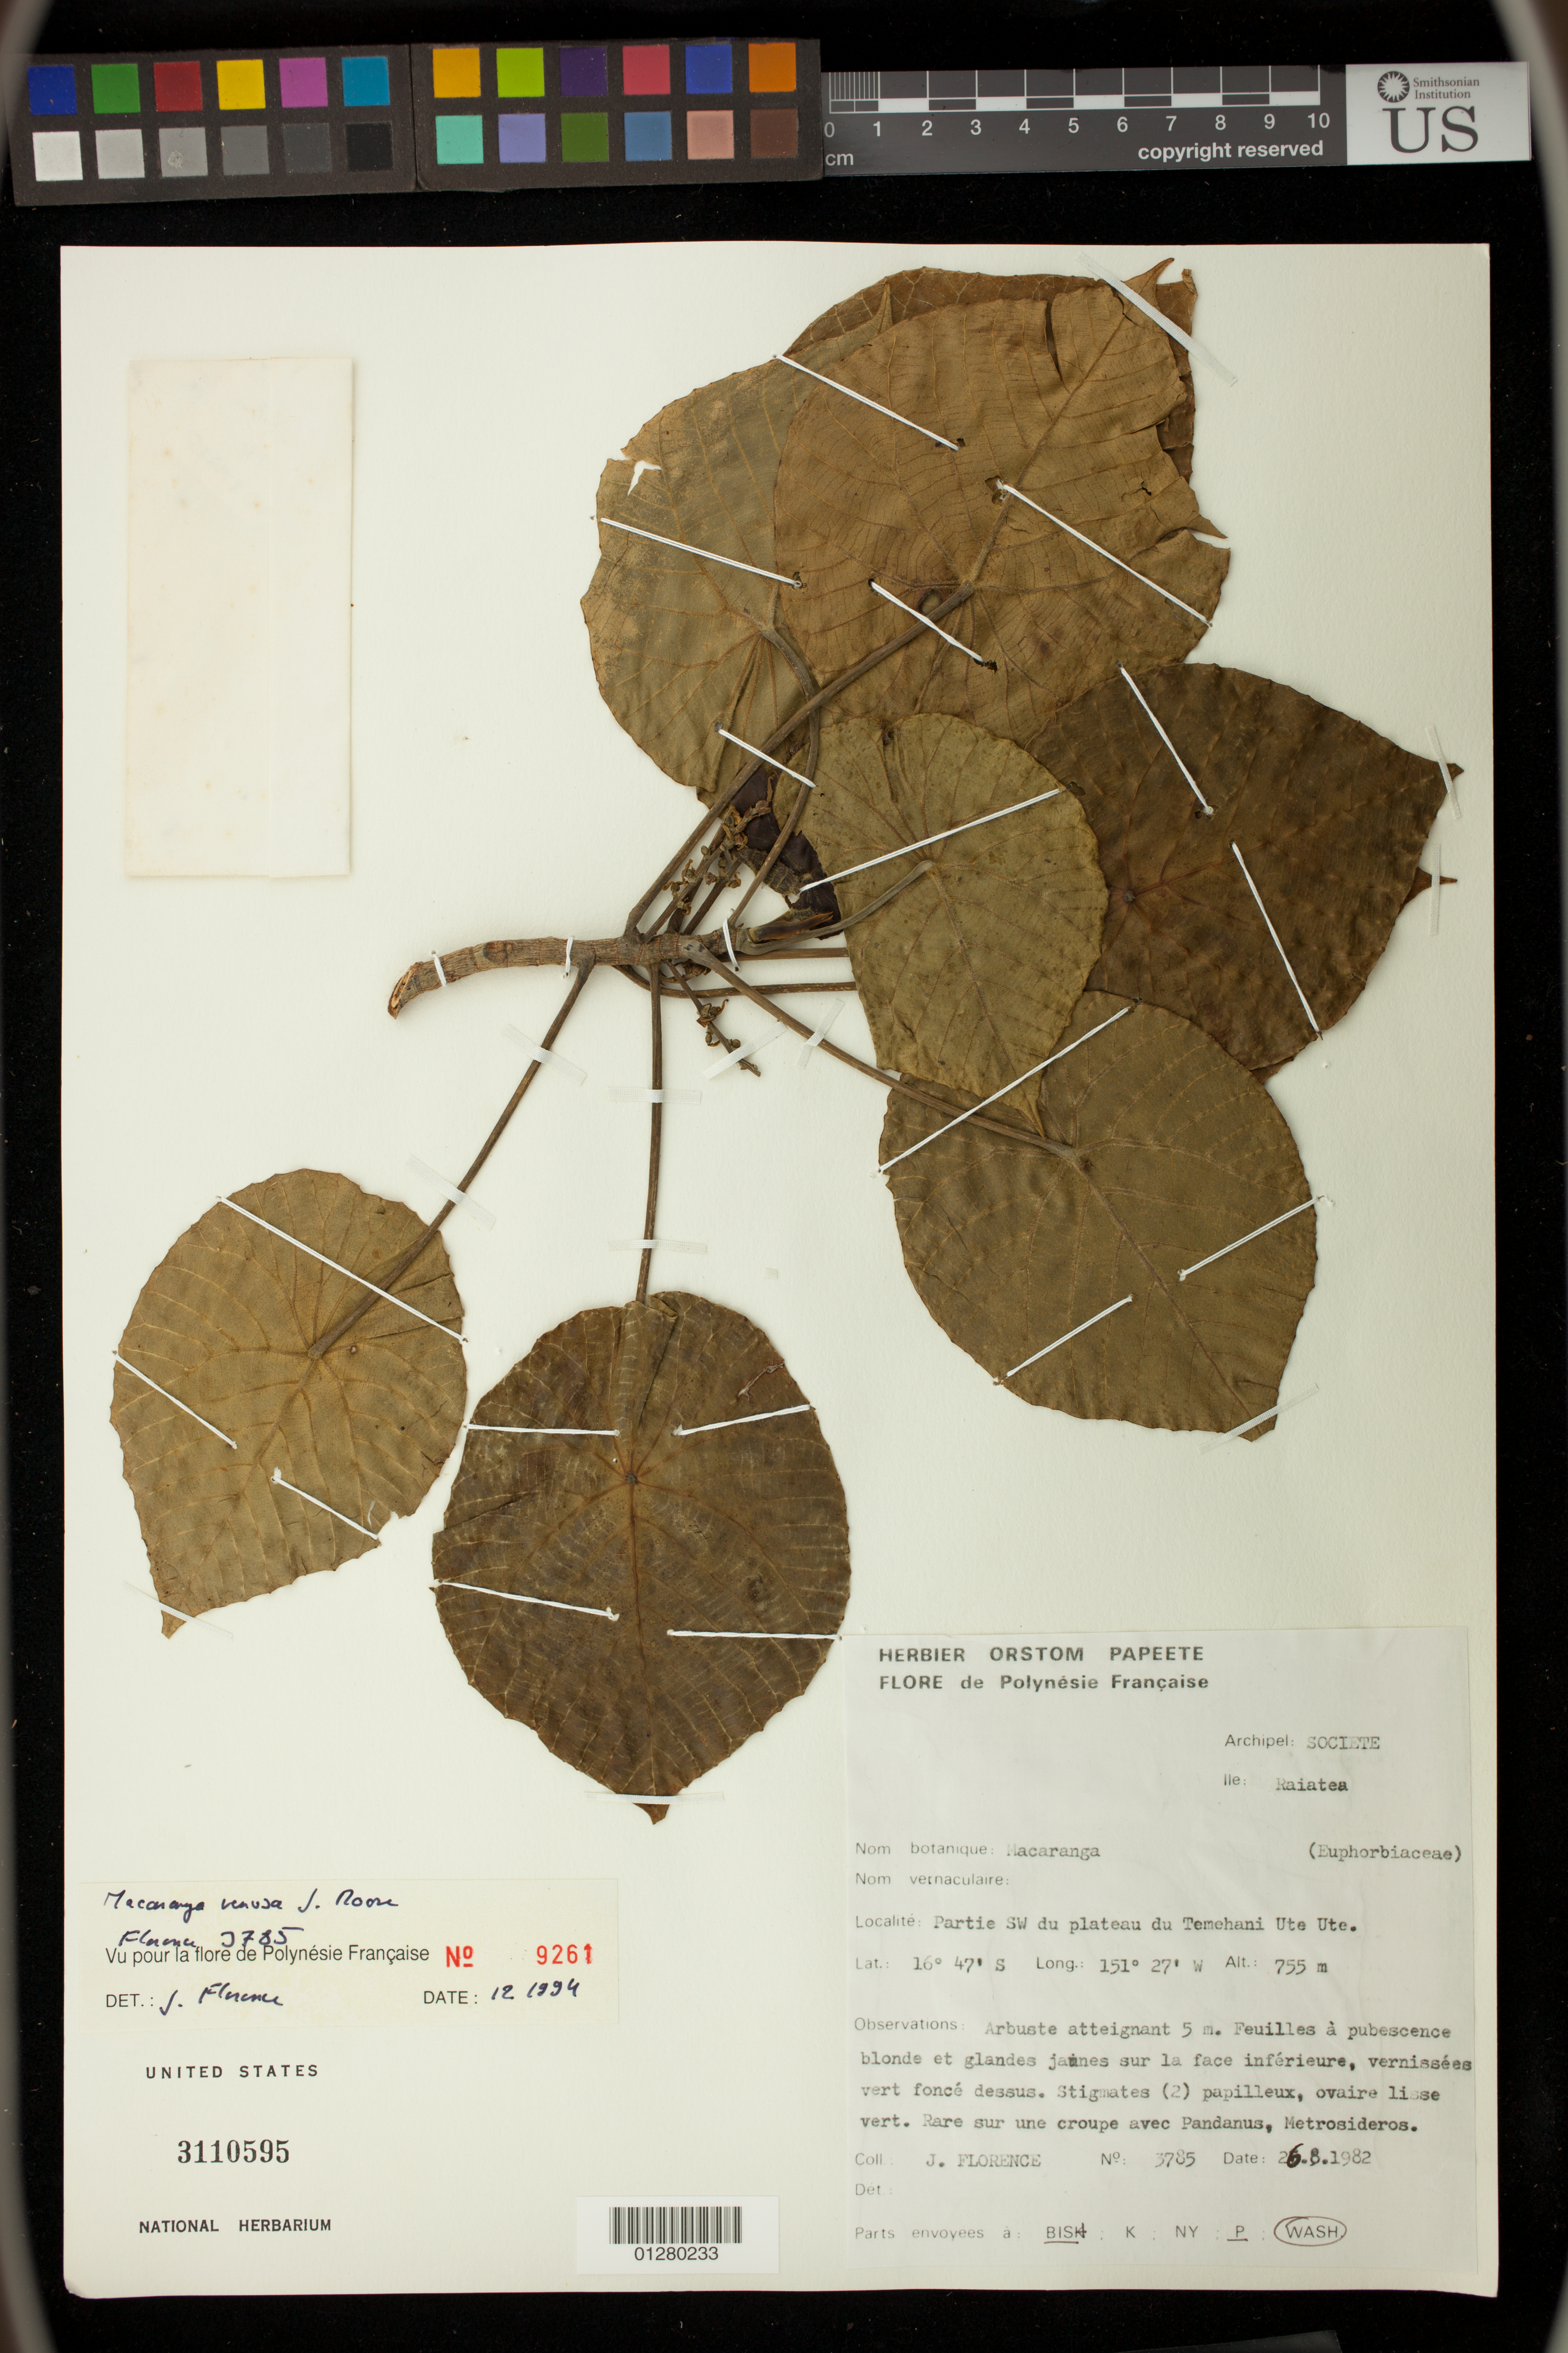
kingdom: Plantae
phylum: Tracheophyta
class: Magnoliopsida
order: Malpighiales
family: Euphorbiaceae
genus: Macaranga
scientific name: Macaranga venosa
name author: J.W. Moore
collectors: J. Florence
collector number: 3785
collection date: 1982-08-26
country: French Polynesia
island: Raiatea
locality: Raiatea,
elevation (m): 755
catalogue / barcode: US 3110595